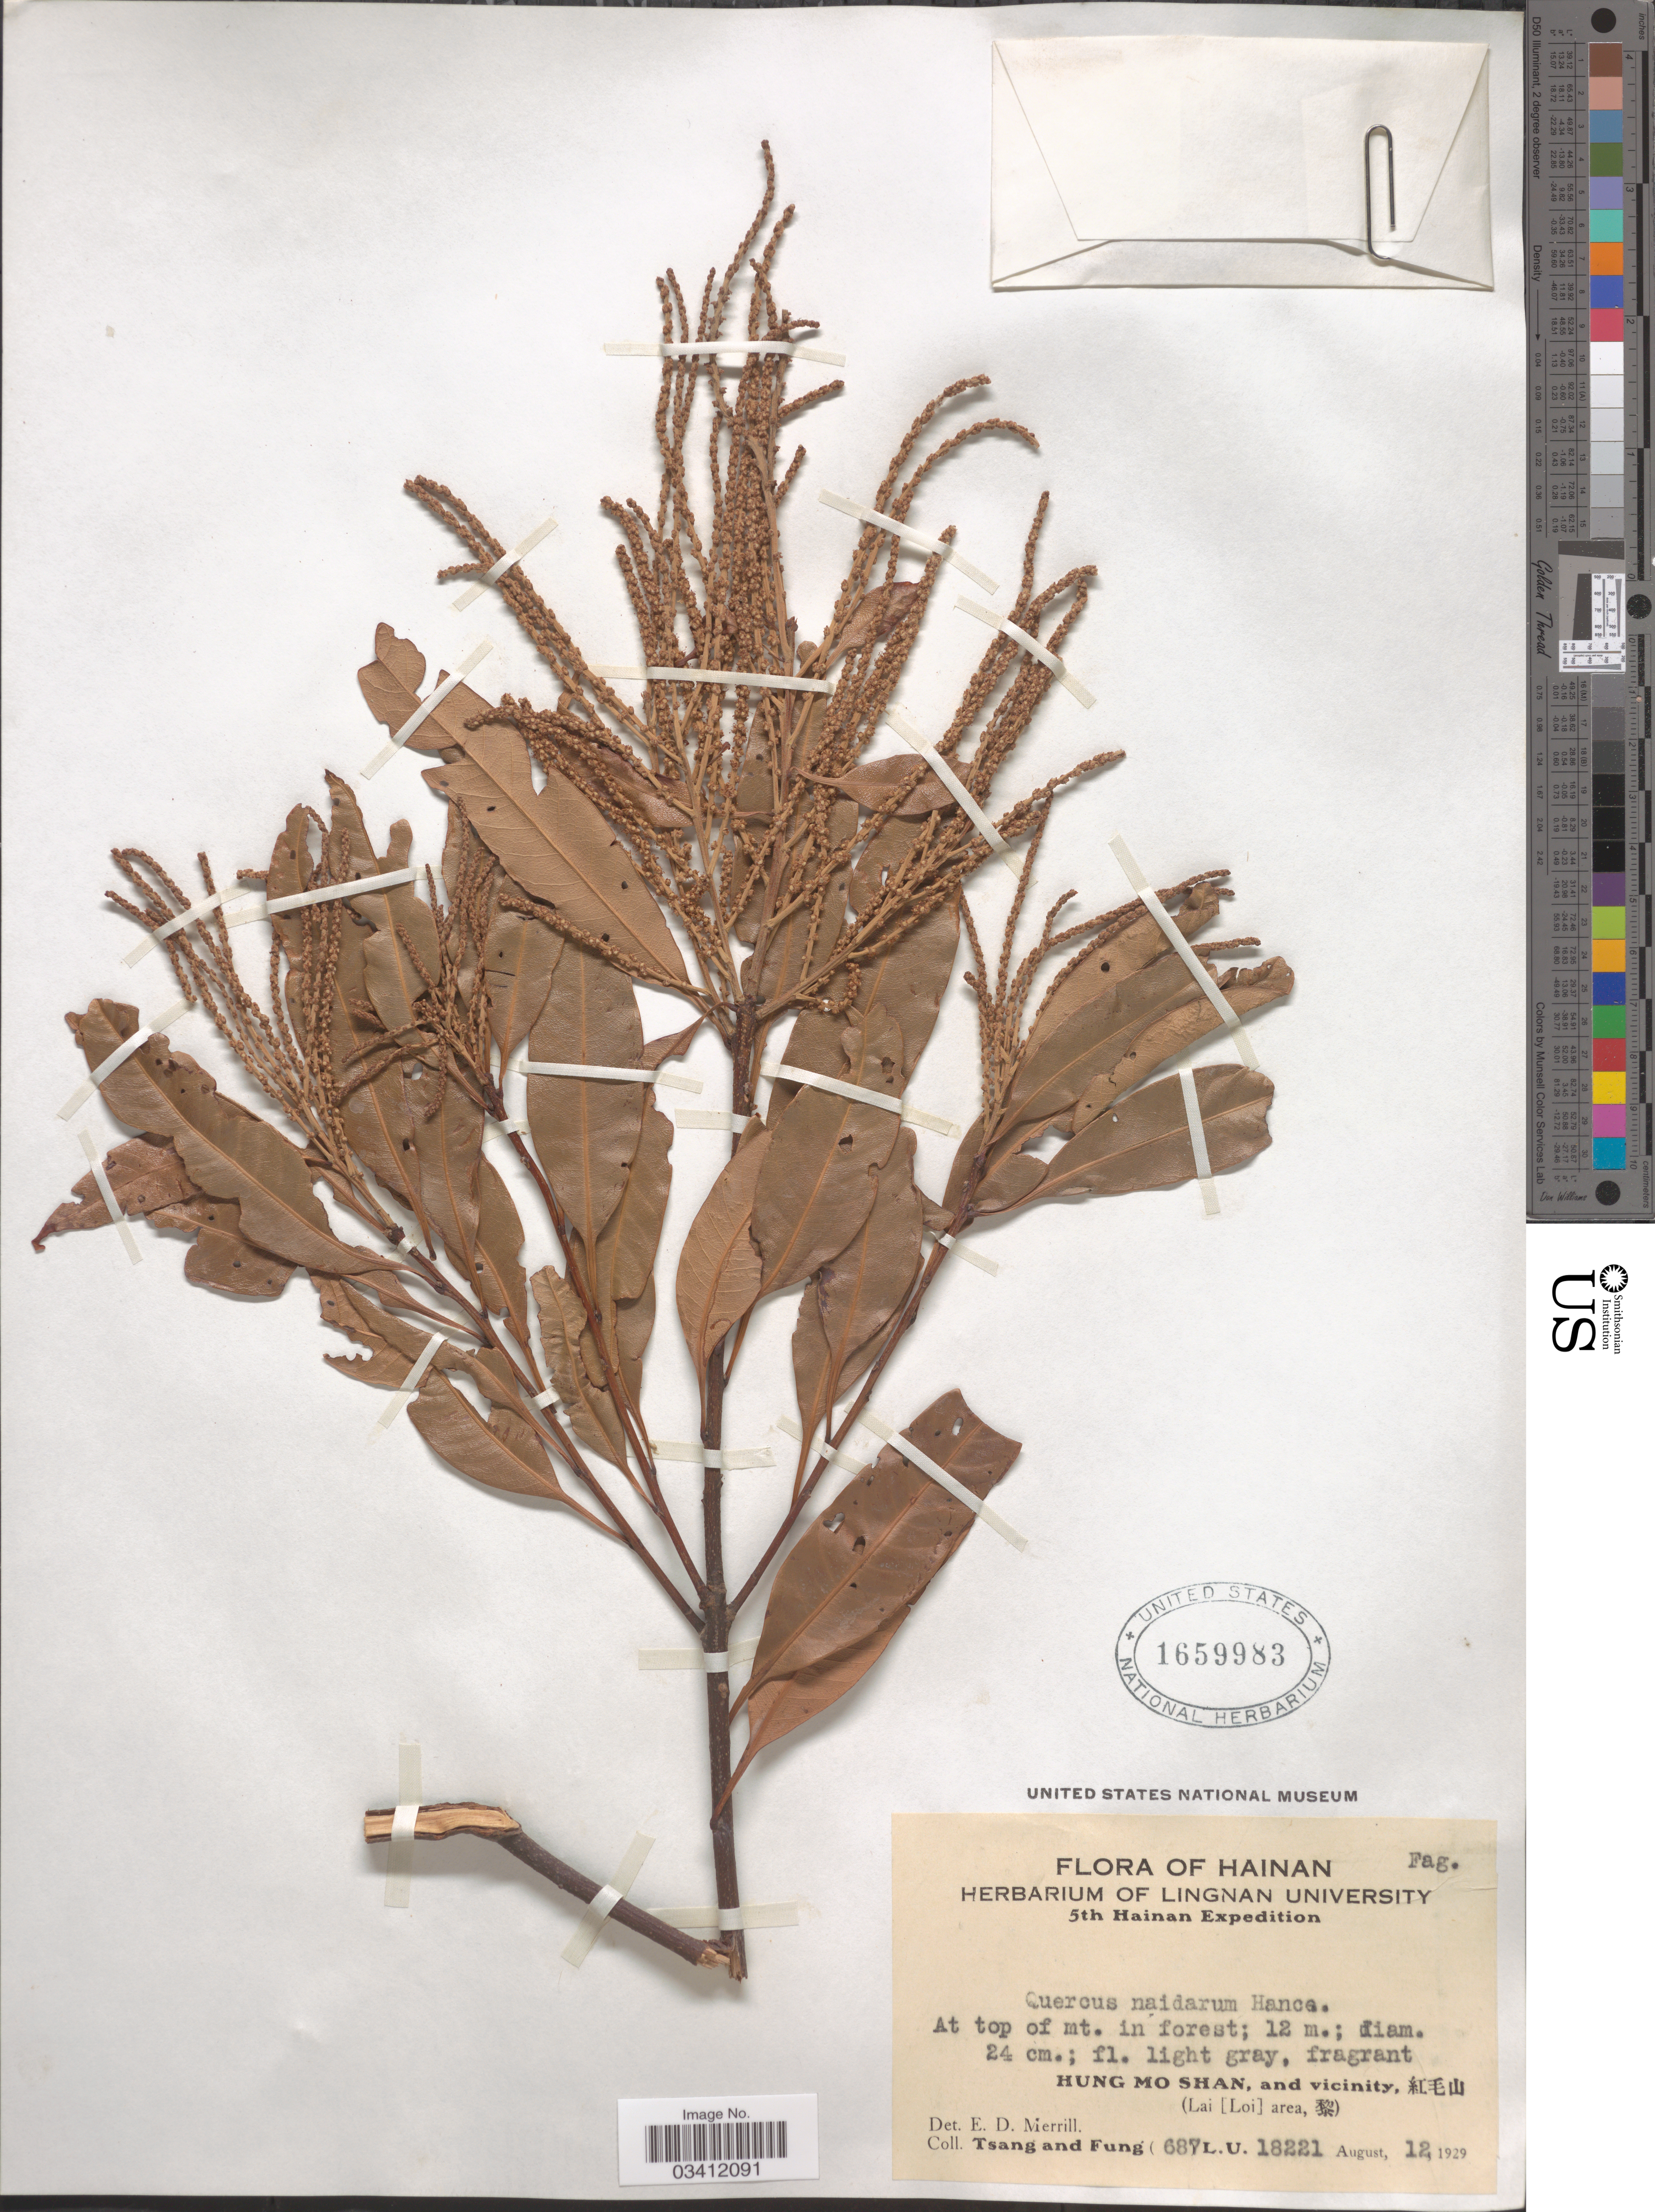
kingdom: Plantae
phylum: Tracheophyta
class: Magnoliopsida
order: Fagales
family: Fagaceae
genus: Quercus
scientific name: Quercus naiadarum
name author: Hance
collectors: -. T'sang & Fung, --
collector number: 687 L.U. 18221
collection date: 1929-08-12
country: China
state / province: Hainan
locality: At top of mt. in forest. Hung Mo Shan, and vicinity, X. (Lai [Loi] area, X).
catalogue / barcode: US 1659983